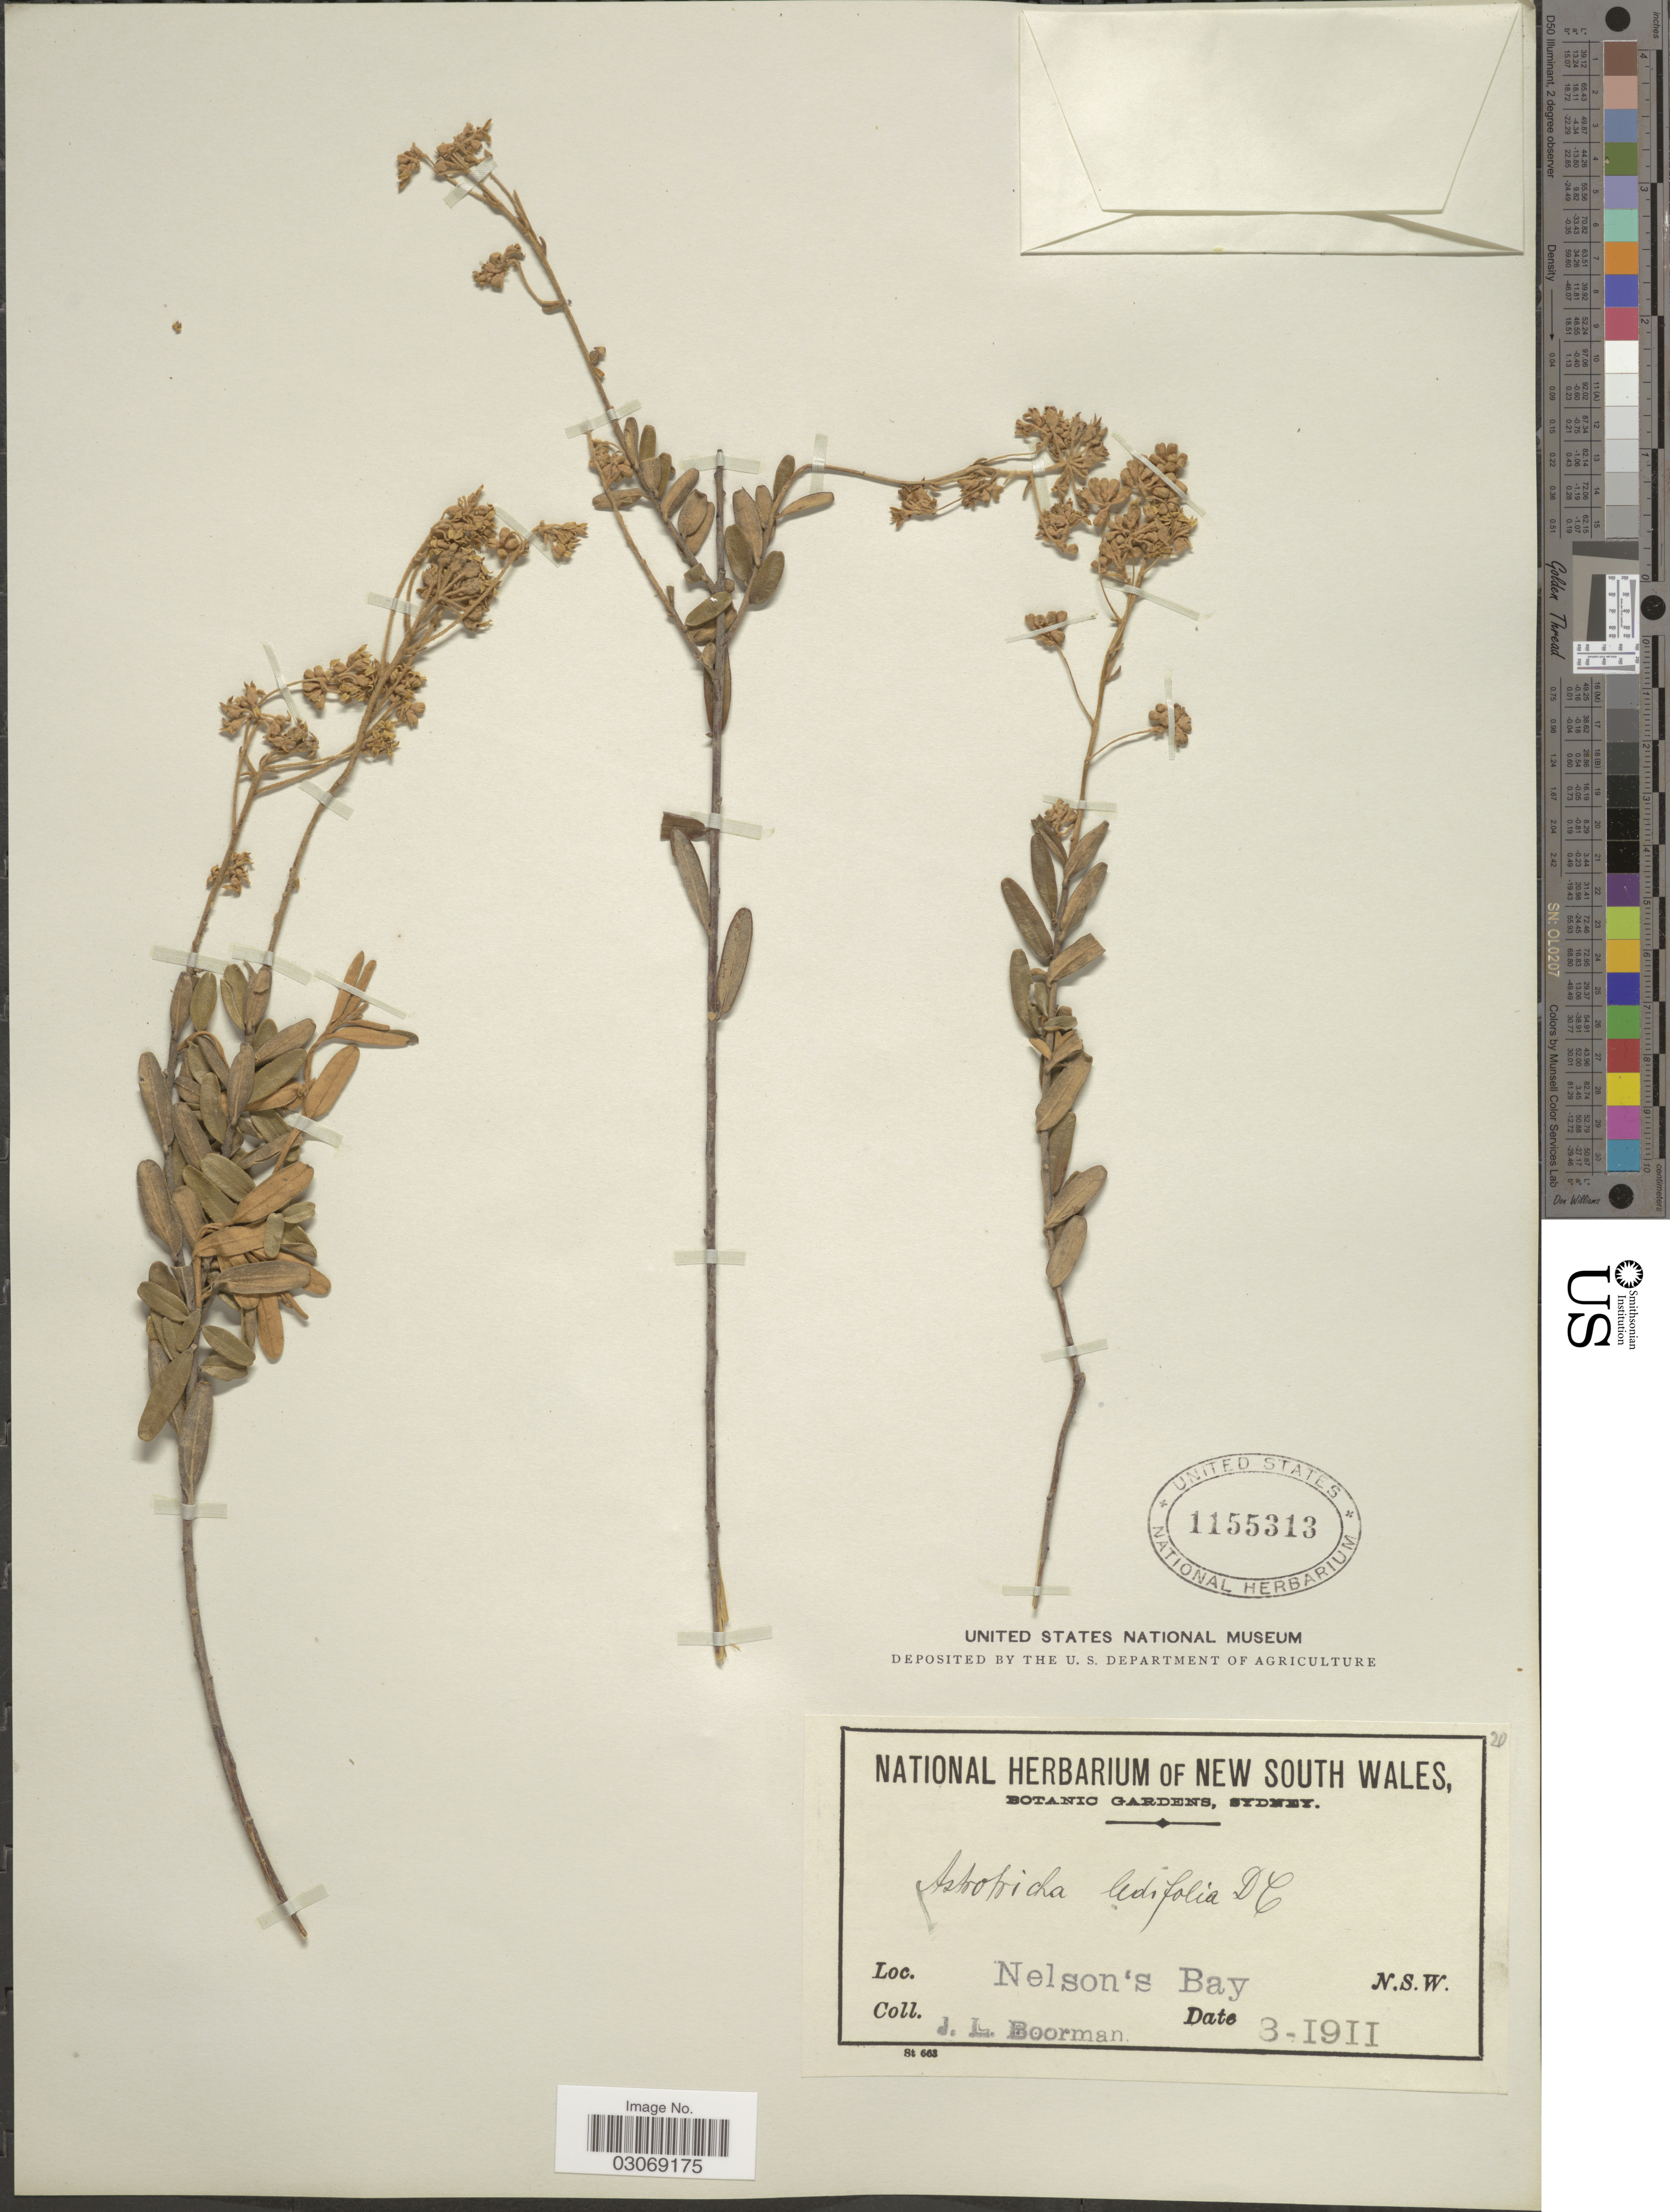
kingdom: Plantae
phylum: Tracheophyta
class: Magnoliopsida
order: Apiales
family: Araliaceae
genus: Astrotricha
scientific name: Astrotricha ledifolia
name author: DC.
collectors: J. Boorman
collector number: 20?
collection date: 1911-08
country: Australia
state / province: New South Wales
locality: Nelson's Bay.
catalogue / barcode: US 1155313